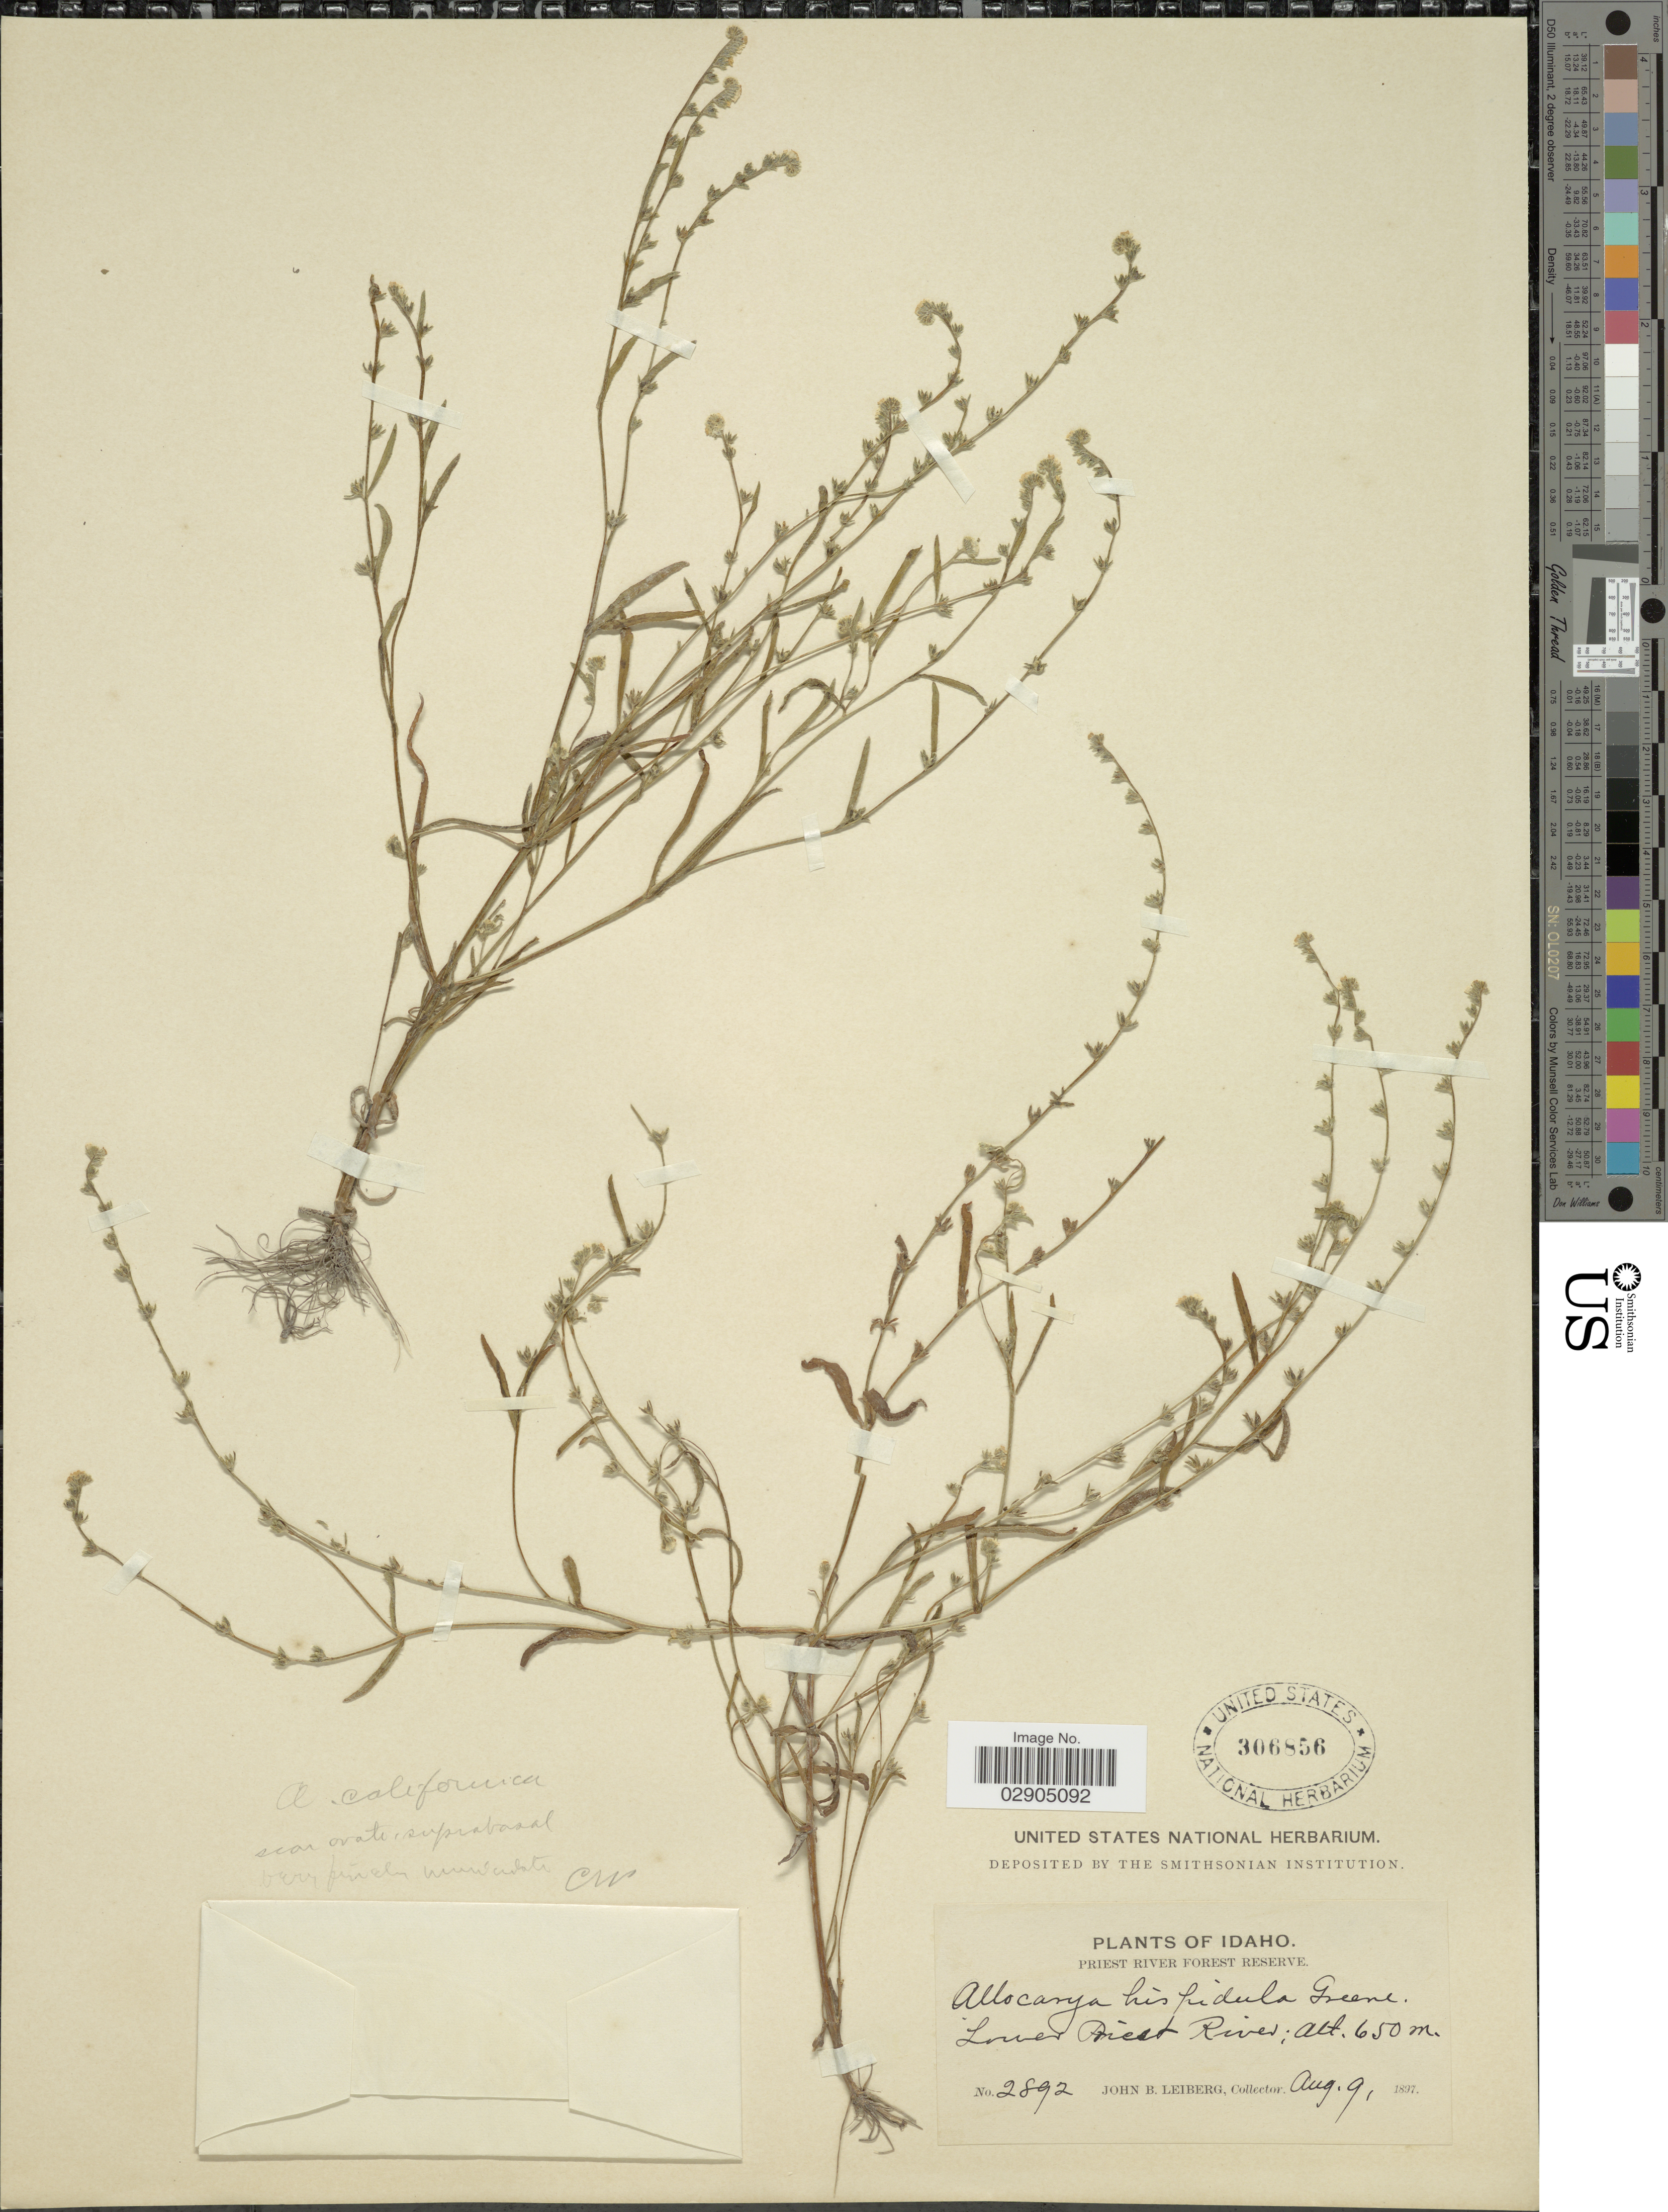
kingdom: Plantae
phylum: Tracheophyta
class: Magnoliopsida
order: Boraginales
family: Boraginaceae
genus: Allocarya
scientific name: Allocarya californica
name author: (Fisch. & C.A. Mey.) Greene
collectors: J. B. Leiberg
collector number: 2892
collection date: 1897-08-09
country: United States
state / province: Idaho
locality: Priest River Forest Reserve. Lower Priest River.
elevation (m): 650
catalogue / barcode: US 306856